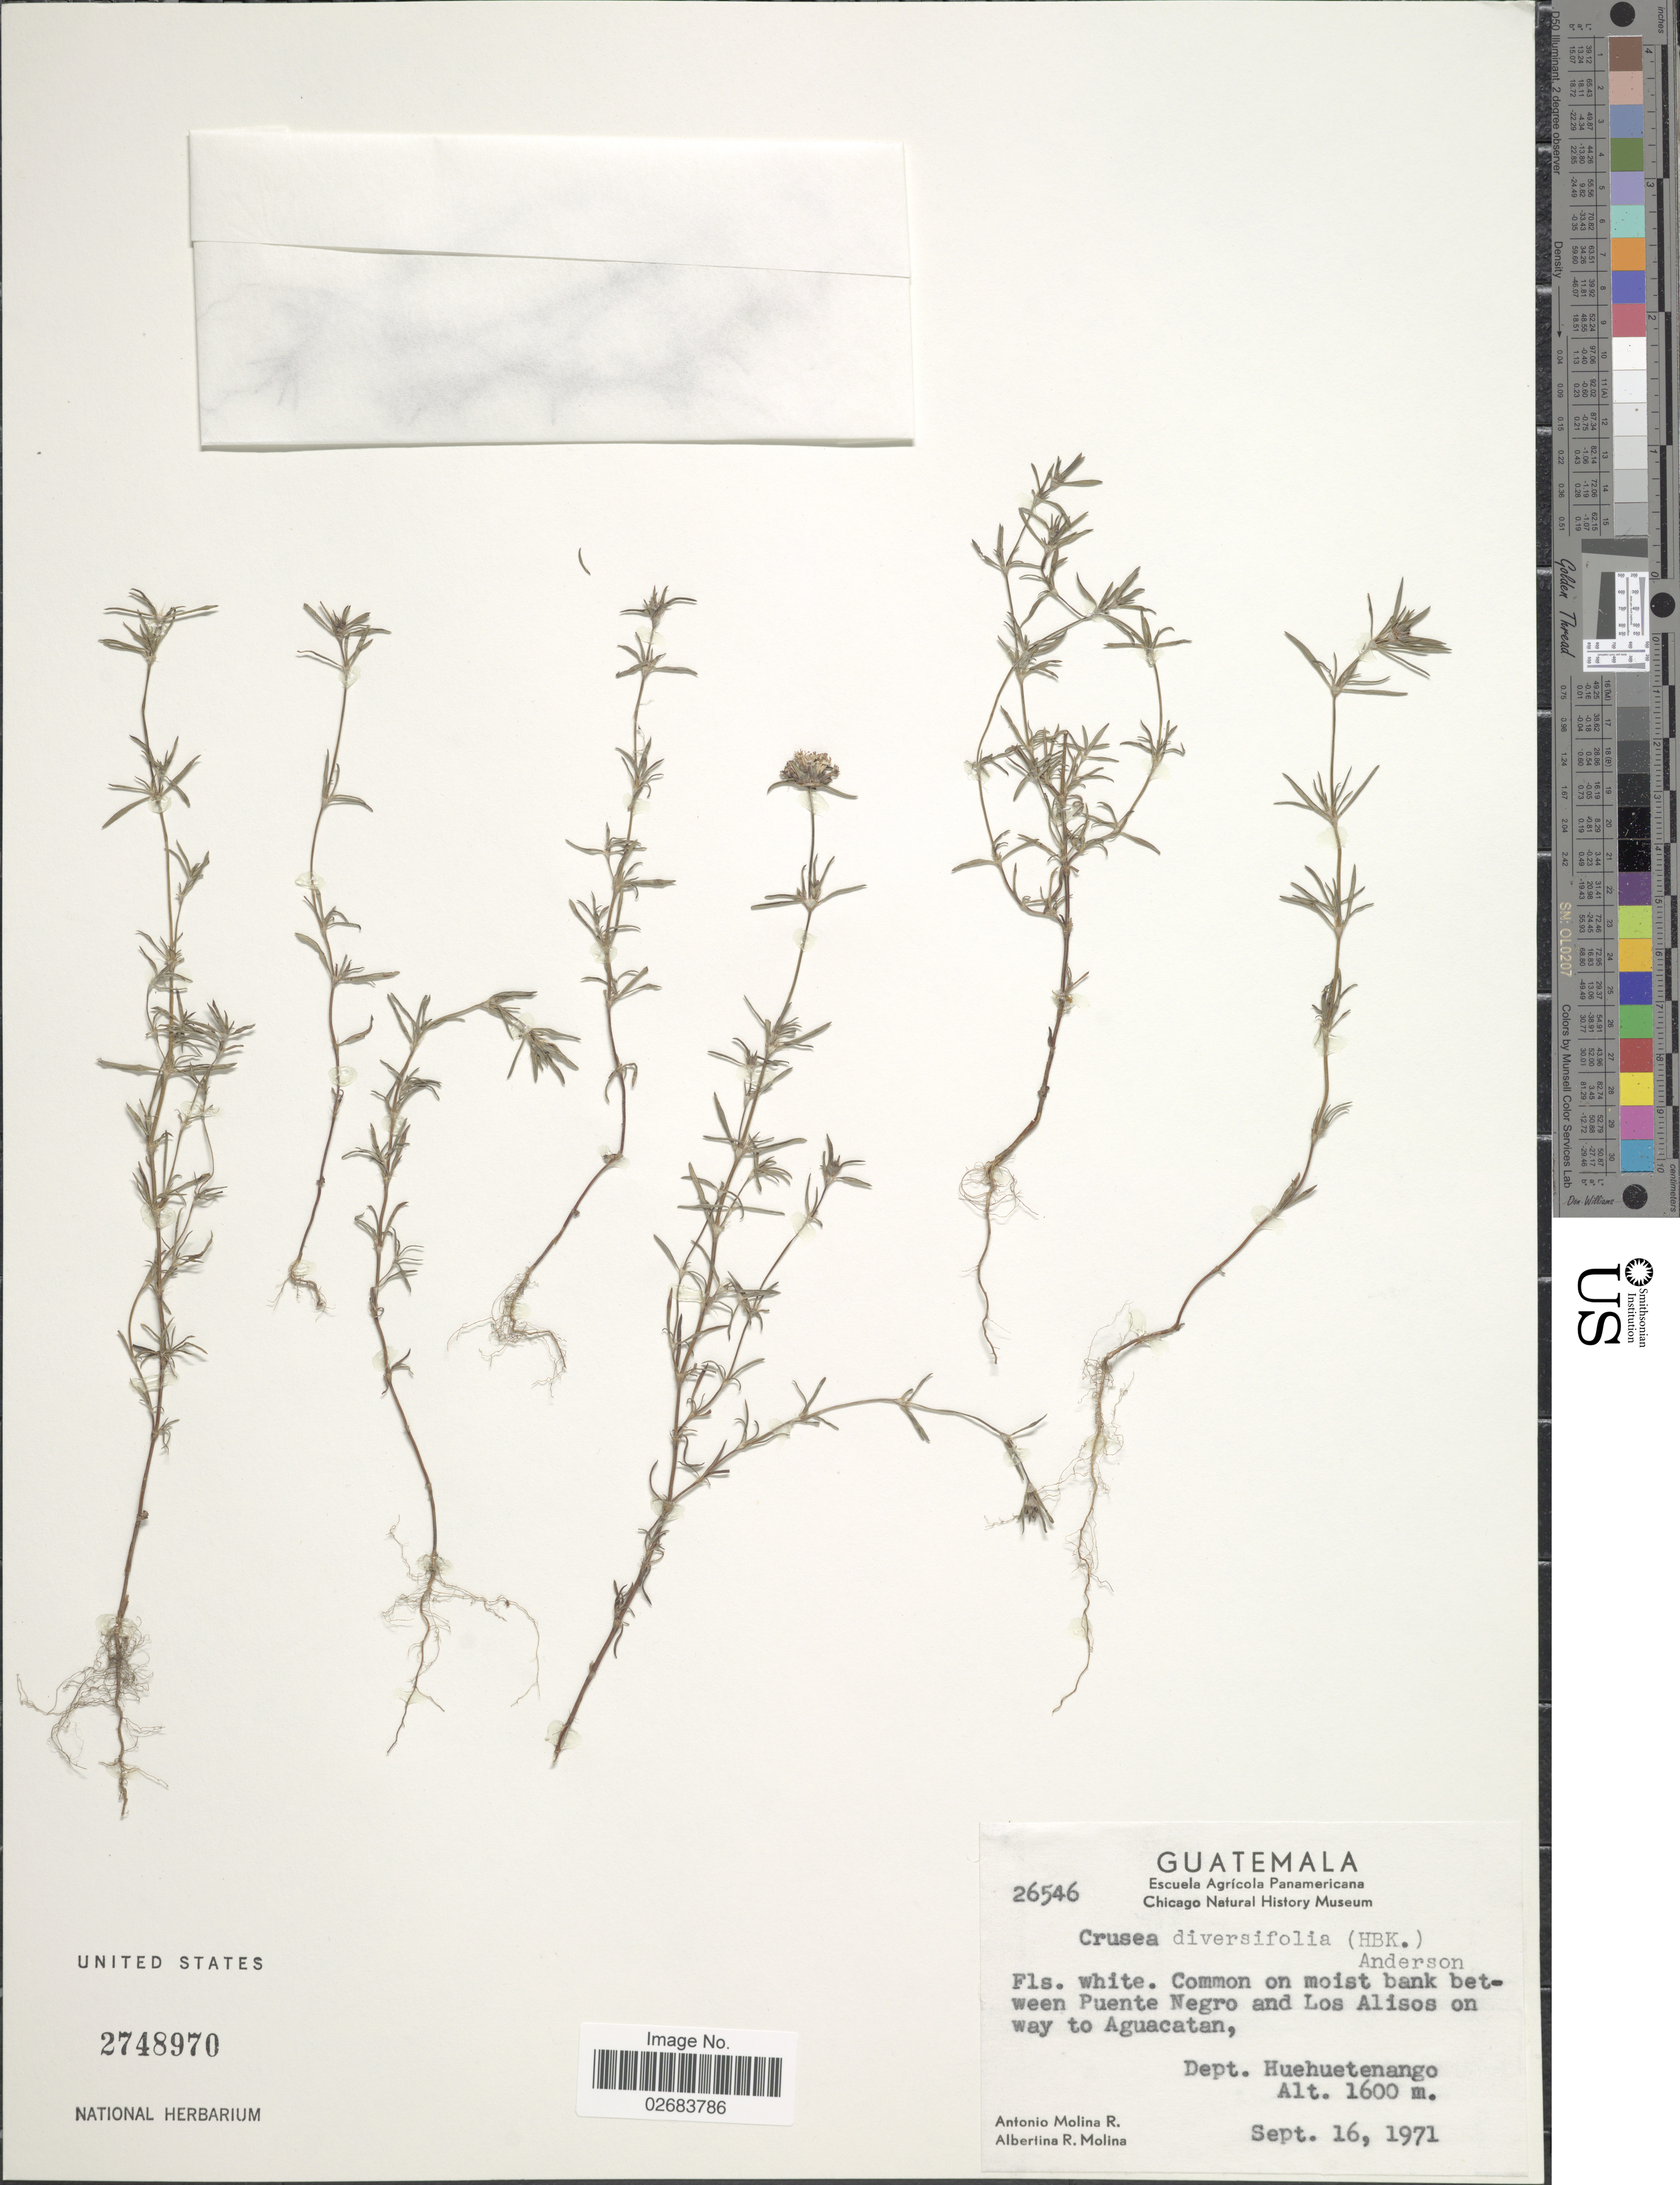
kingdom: Plantae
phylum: Tracheophyta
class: Magnoliopsida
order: Gentianales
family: Rubiaceae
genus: Crusea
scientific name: Crusea diversifolia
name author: (Kunth) W.R. Anderson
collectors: A. Molina R. & A. R. Molina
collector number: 26546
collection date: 1971-09-16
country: Guatemala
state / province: Huehuetenango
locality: Common on moist bank between Puente Negro and Los Alisos on way to Aguacatan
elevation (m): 1600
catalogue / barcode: US 2748970